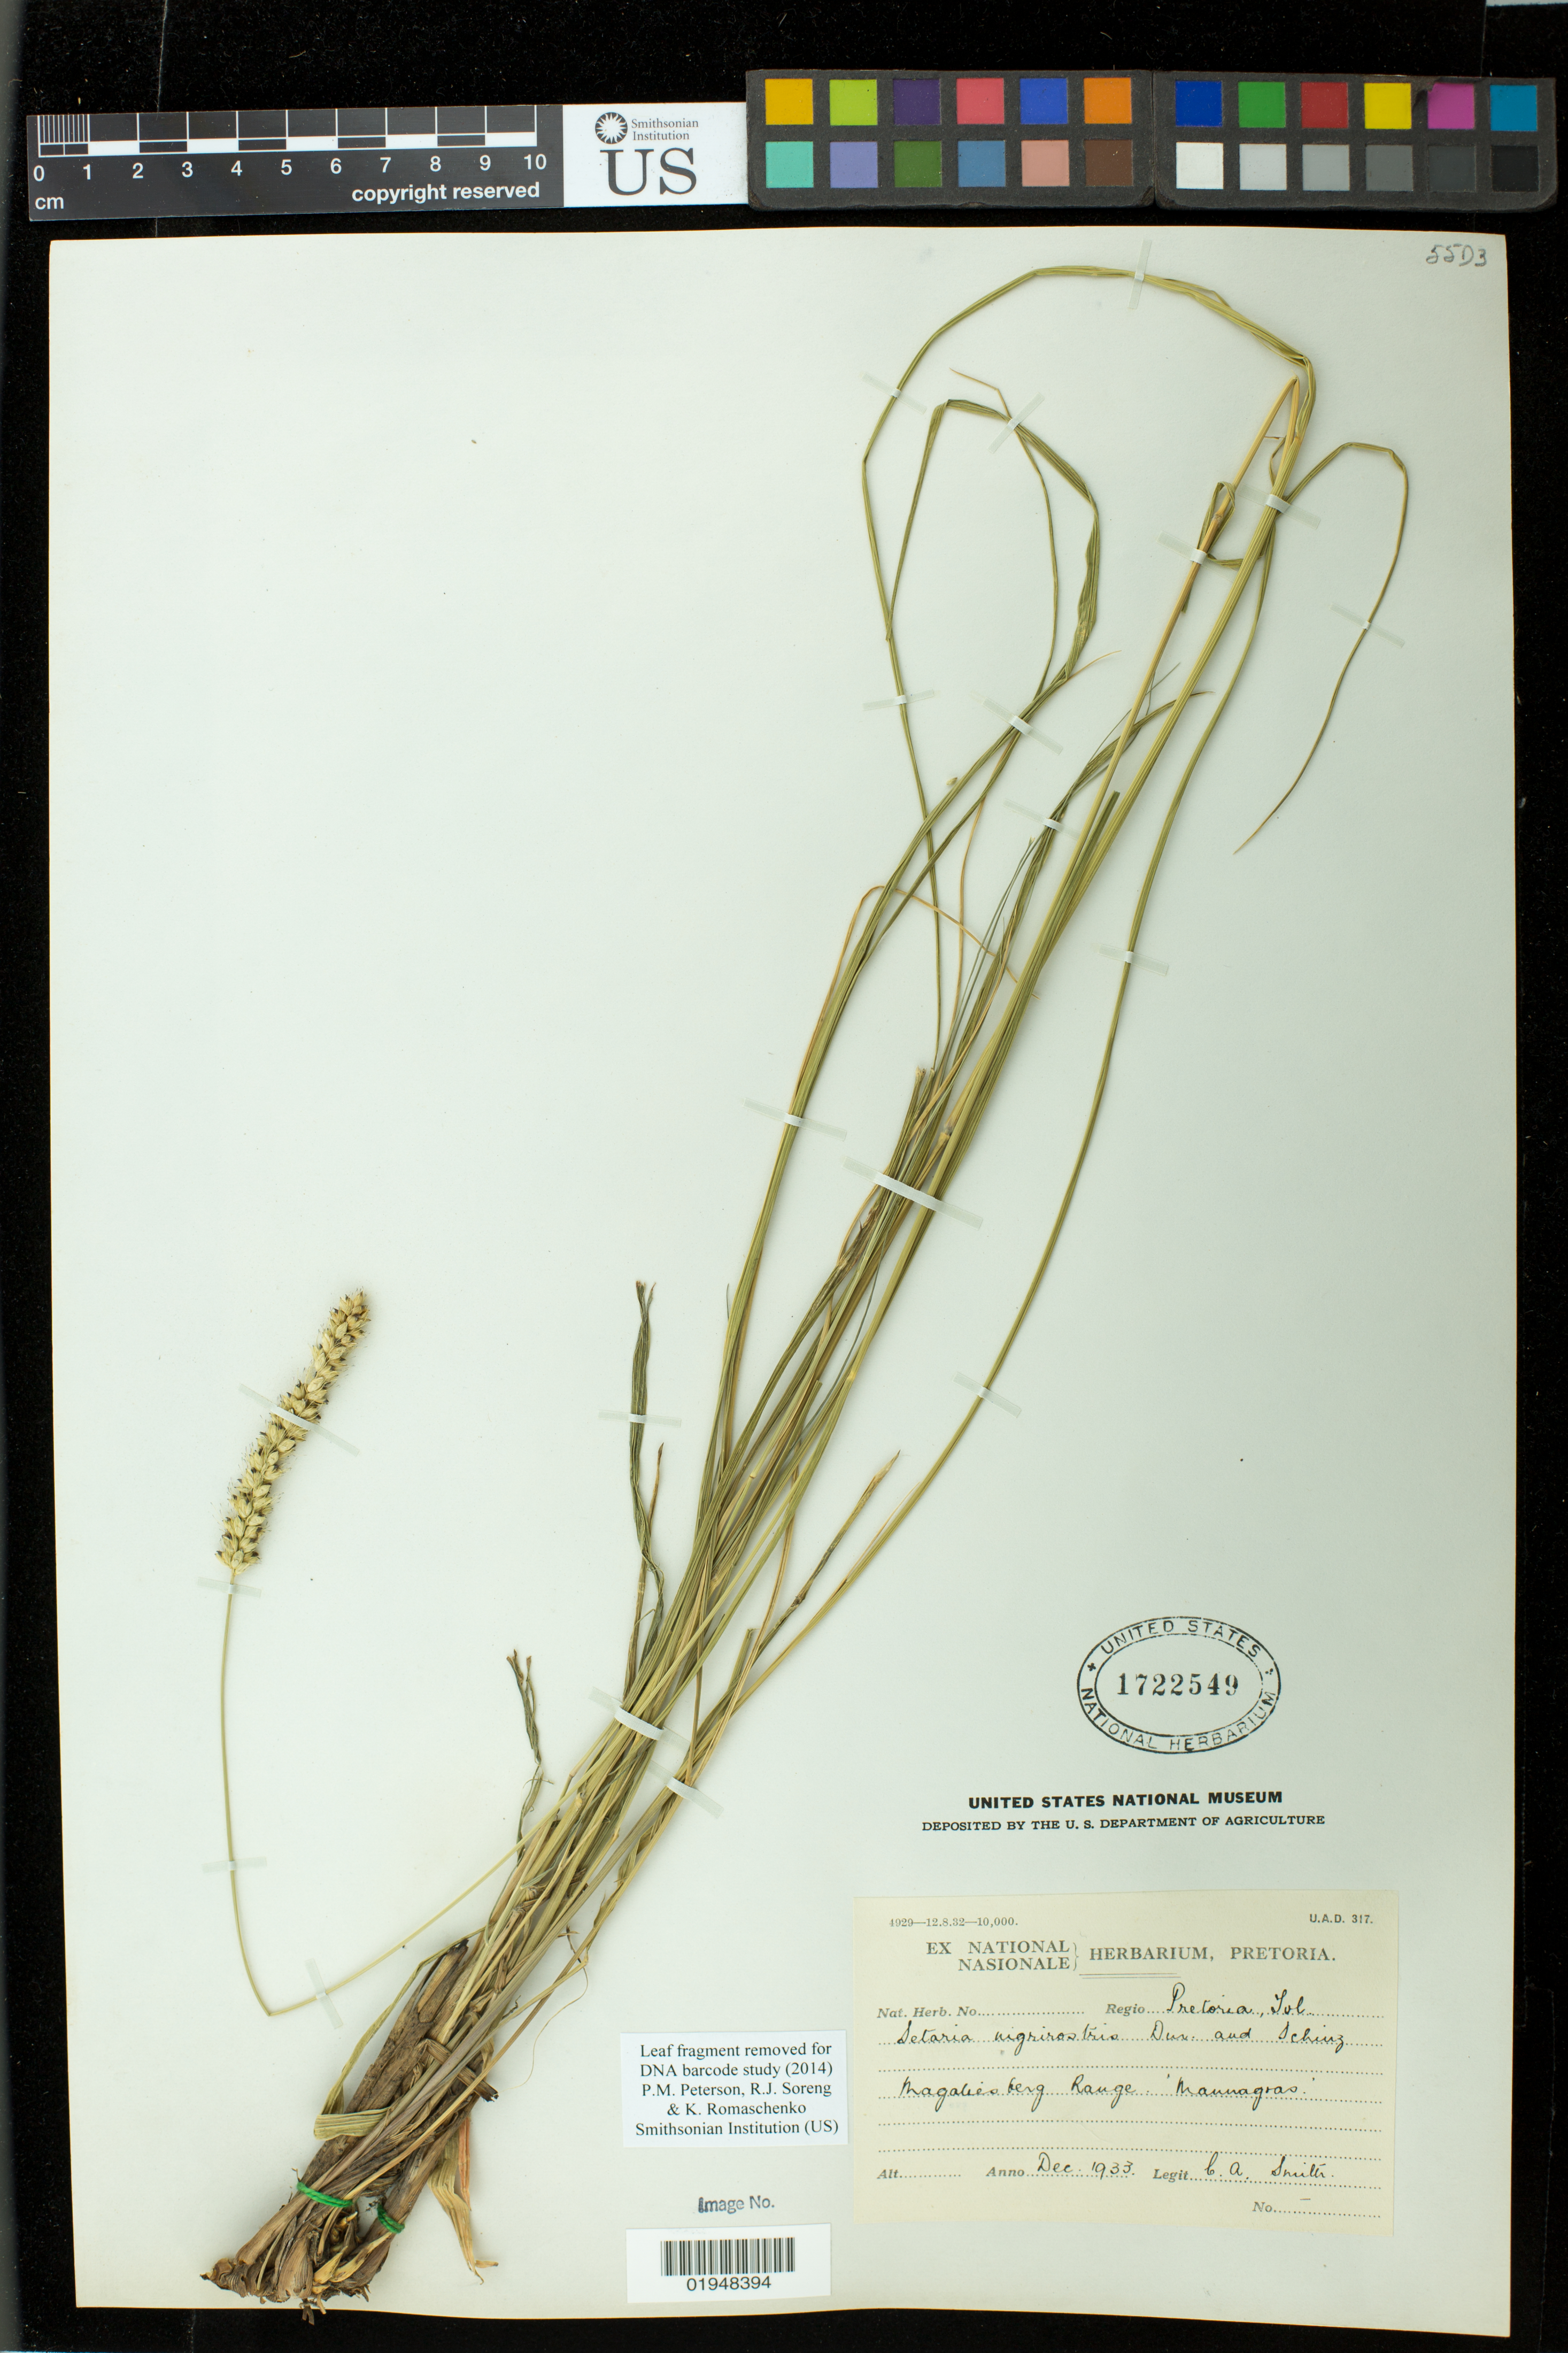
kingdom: Plantae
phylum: Tracheophyta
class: Liliopsida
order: Poales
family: Poaceae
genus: Setaria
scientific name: Setaria nigrirostris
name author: (Nees) Durand & Schinz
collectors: C. A. Smith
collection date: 1933-12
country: South Africa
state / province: North West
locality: Magaliesberg Range. 'Mannagas.'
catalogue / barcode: US 1722549